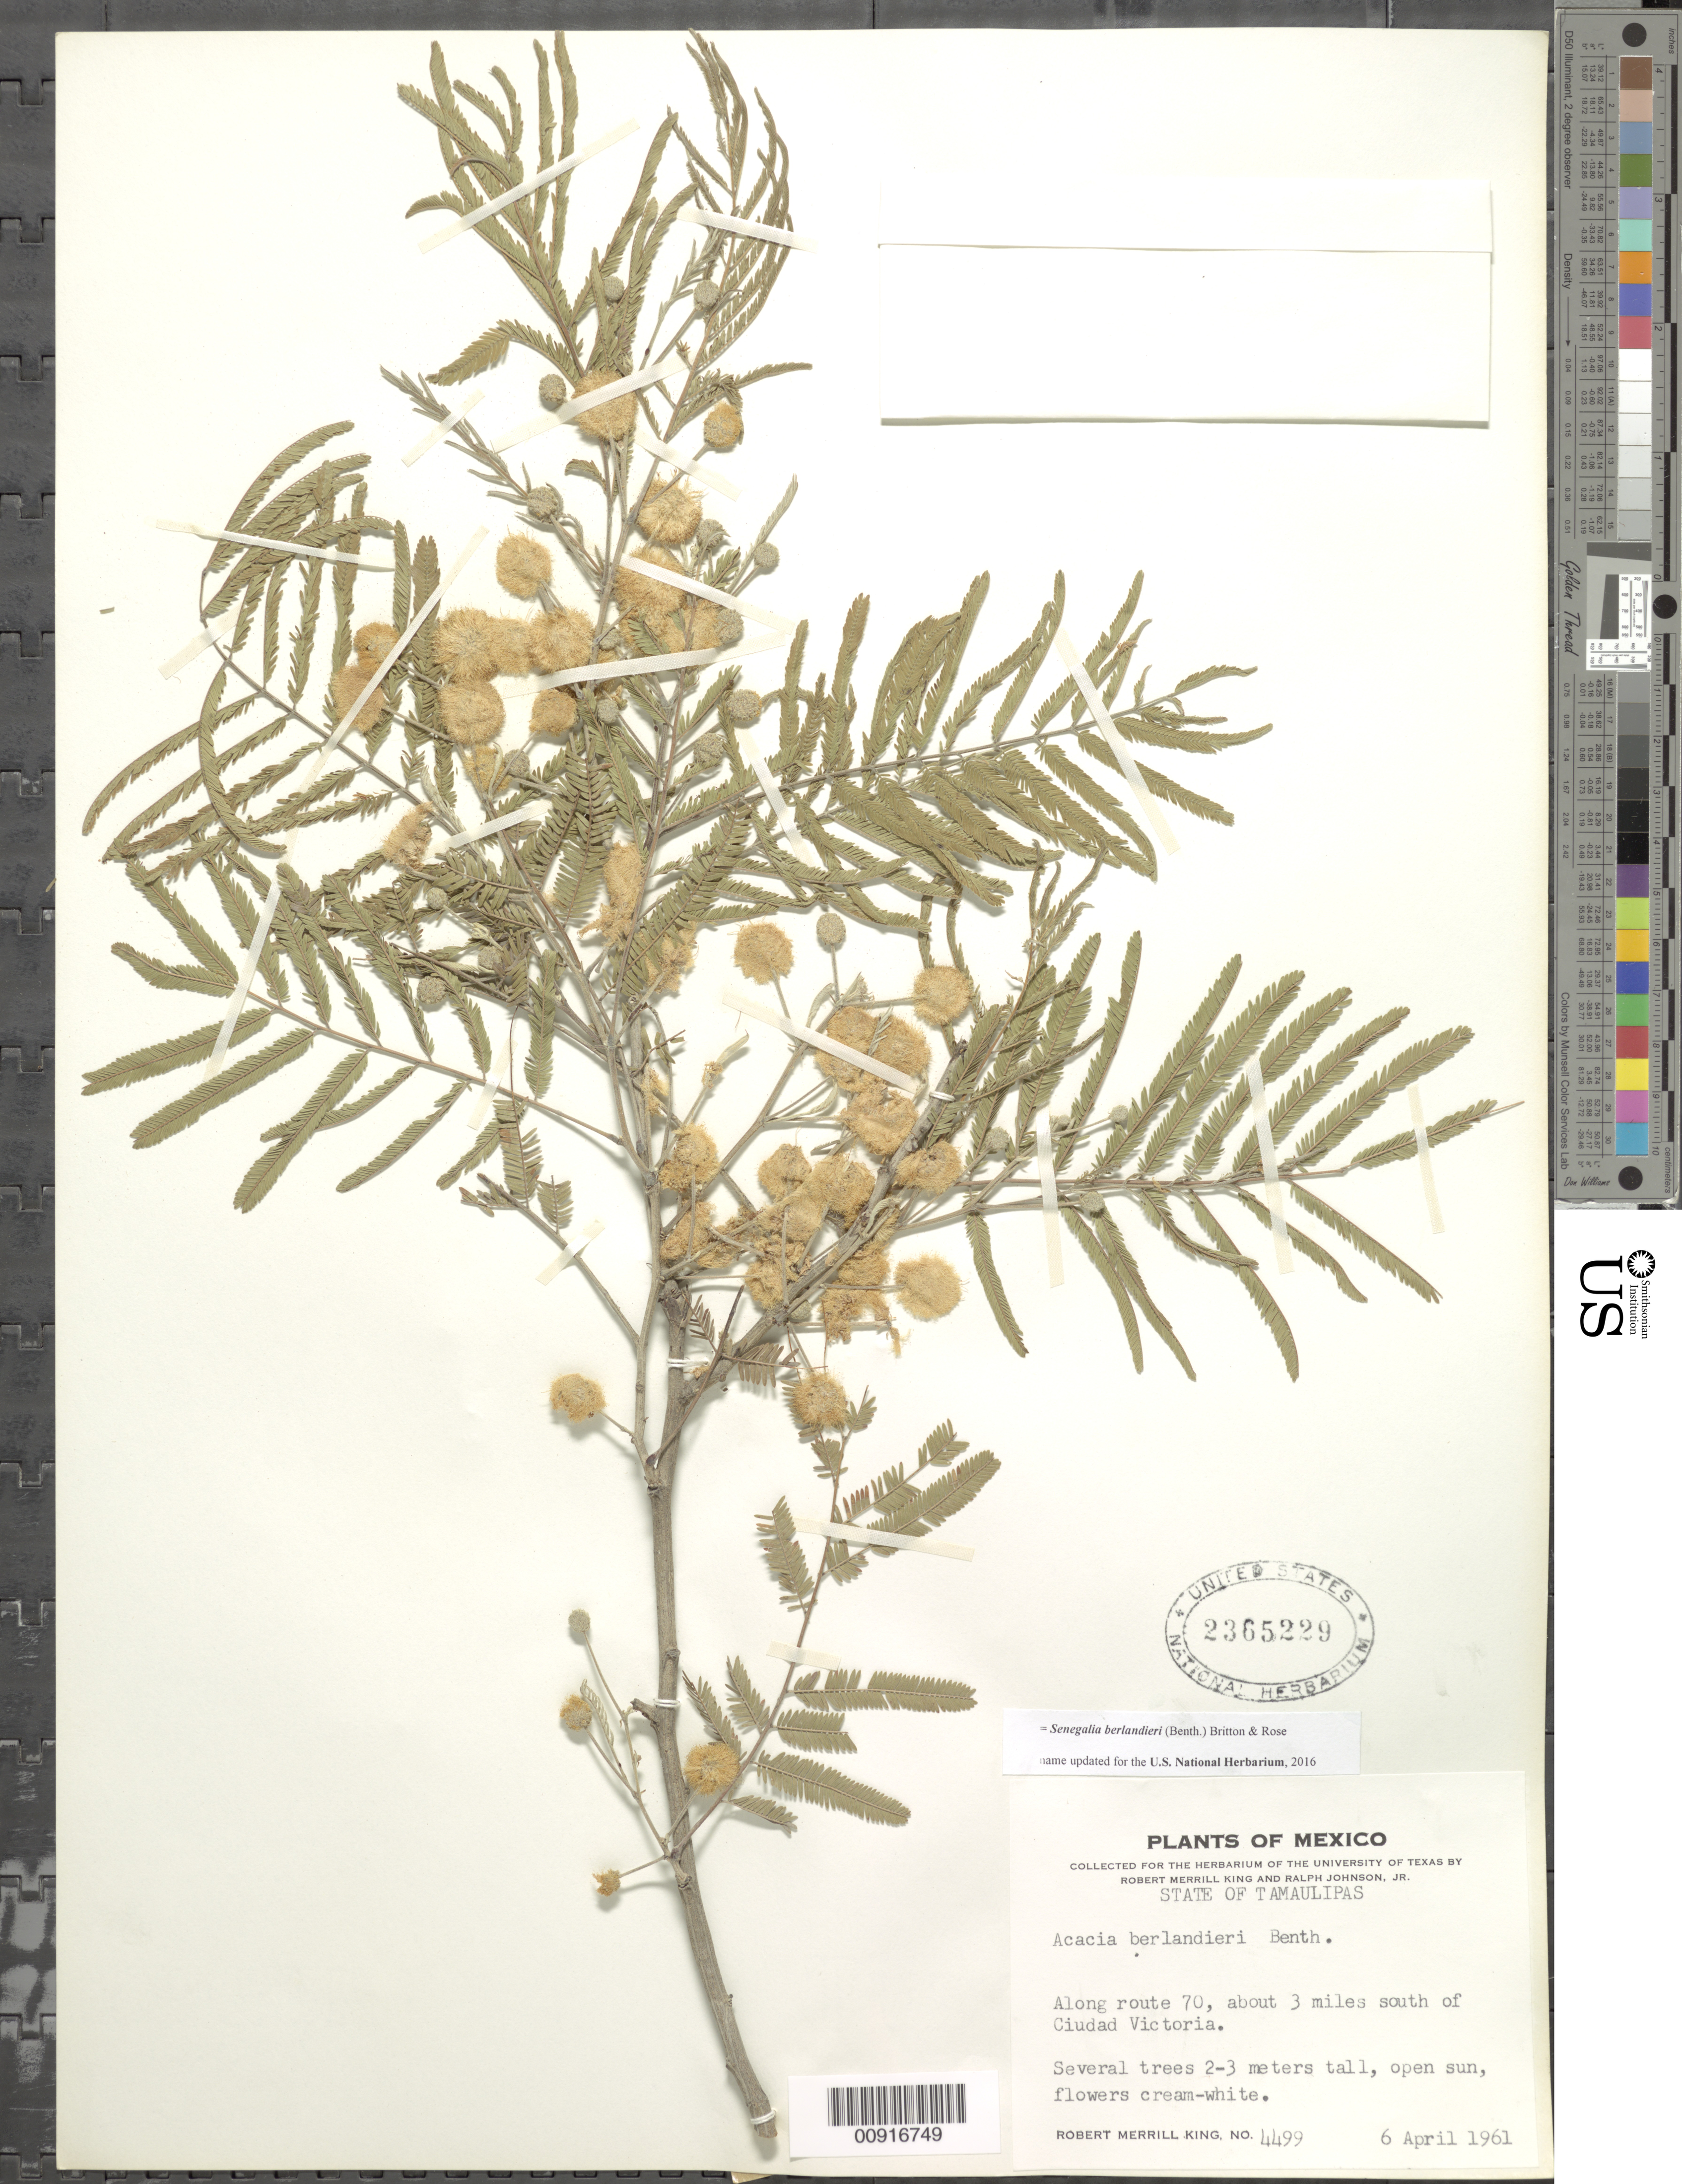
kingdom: Plantae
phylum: Tracheophyta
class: Magnoliopsida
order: Fabales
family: Fabaceae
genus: Senegalia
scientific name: Senegalia berlandieri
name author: (Benth.) Britton & Rose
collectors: R. M. King & R. Johnson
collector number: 4499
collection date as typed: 06 Apr 1961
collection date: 1961-04-06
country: Mexico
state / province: Tamaulipas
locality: Along route 70, about 3 miles south of Ciudad Victoria.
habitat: Open sun.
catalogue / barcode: US 2365229